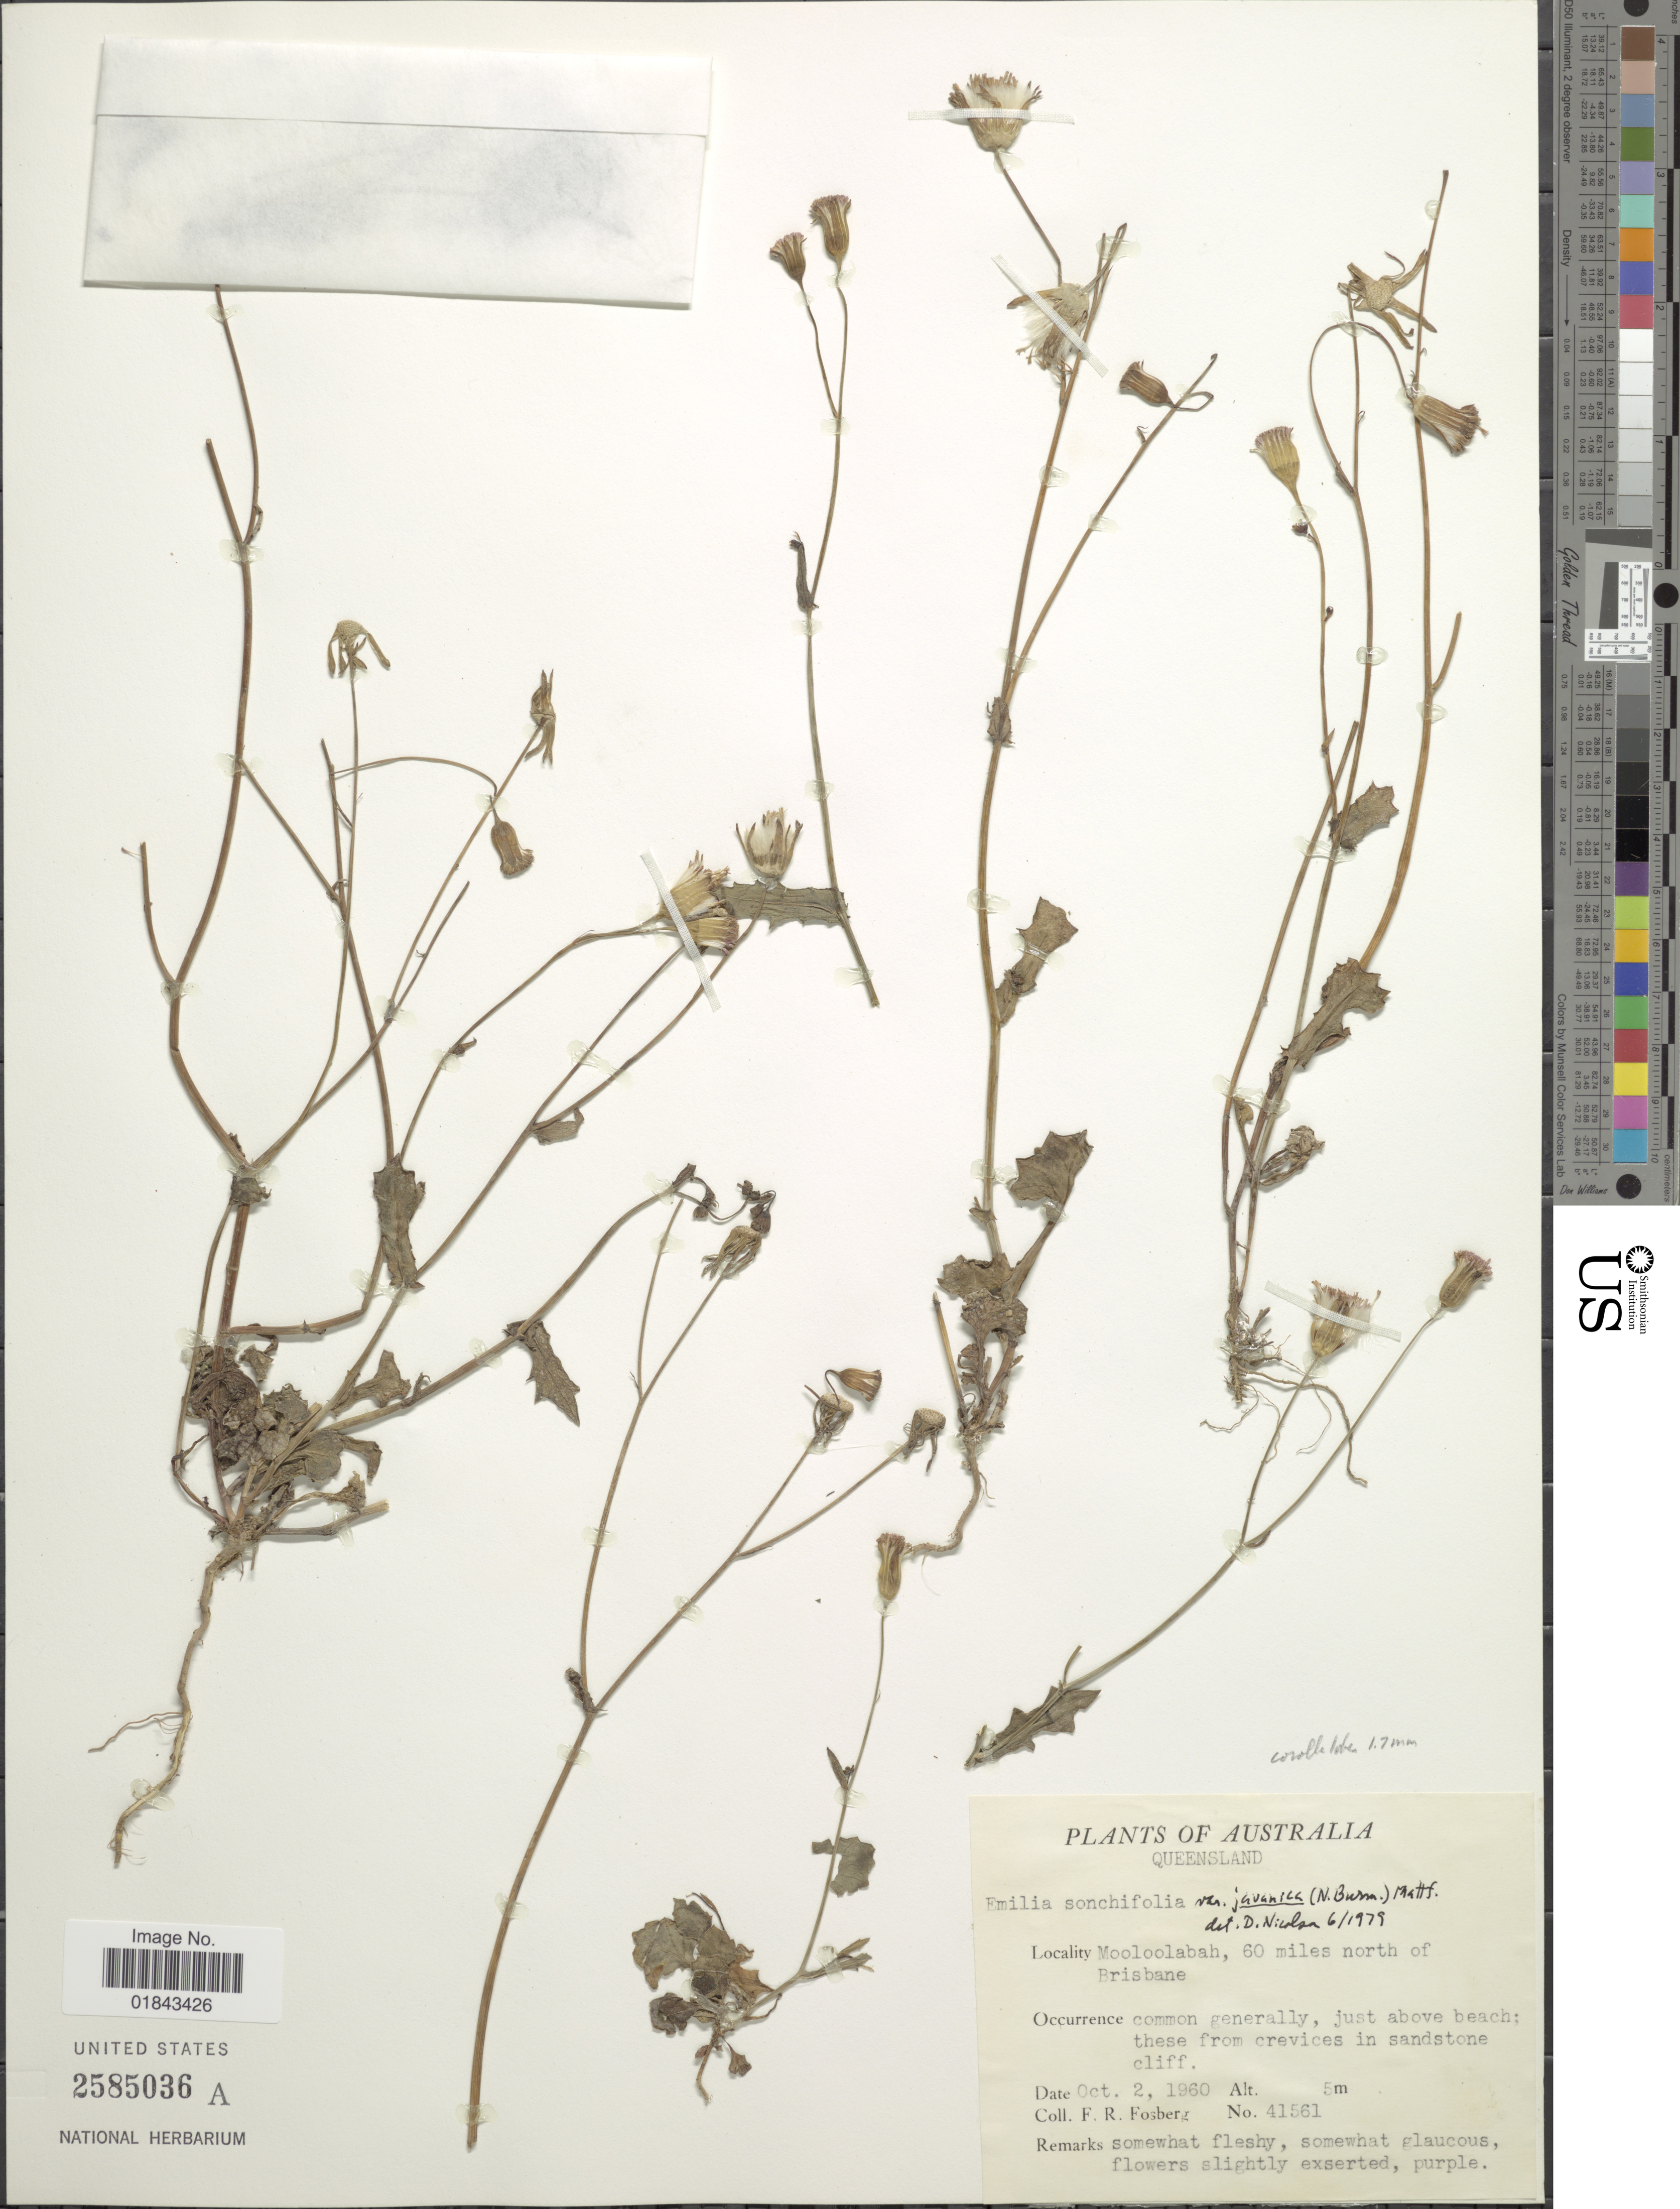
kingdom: Plantae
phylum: Tracheophyta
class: Magnoliopsida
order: Asterales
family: Asteraceae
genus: Emilia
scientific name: Emilia sonchifolia var. javanica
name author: (Burm. f.) Mattf.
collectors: F. R. Fosberg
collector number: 41561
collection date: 1960-10-02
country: Australia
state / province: Queensland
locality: Mooloolabah, 60 miles north of Erisbane, common generally, just above beach.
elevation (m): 5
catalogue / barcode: US 2585036A